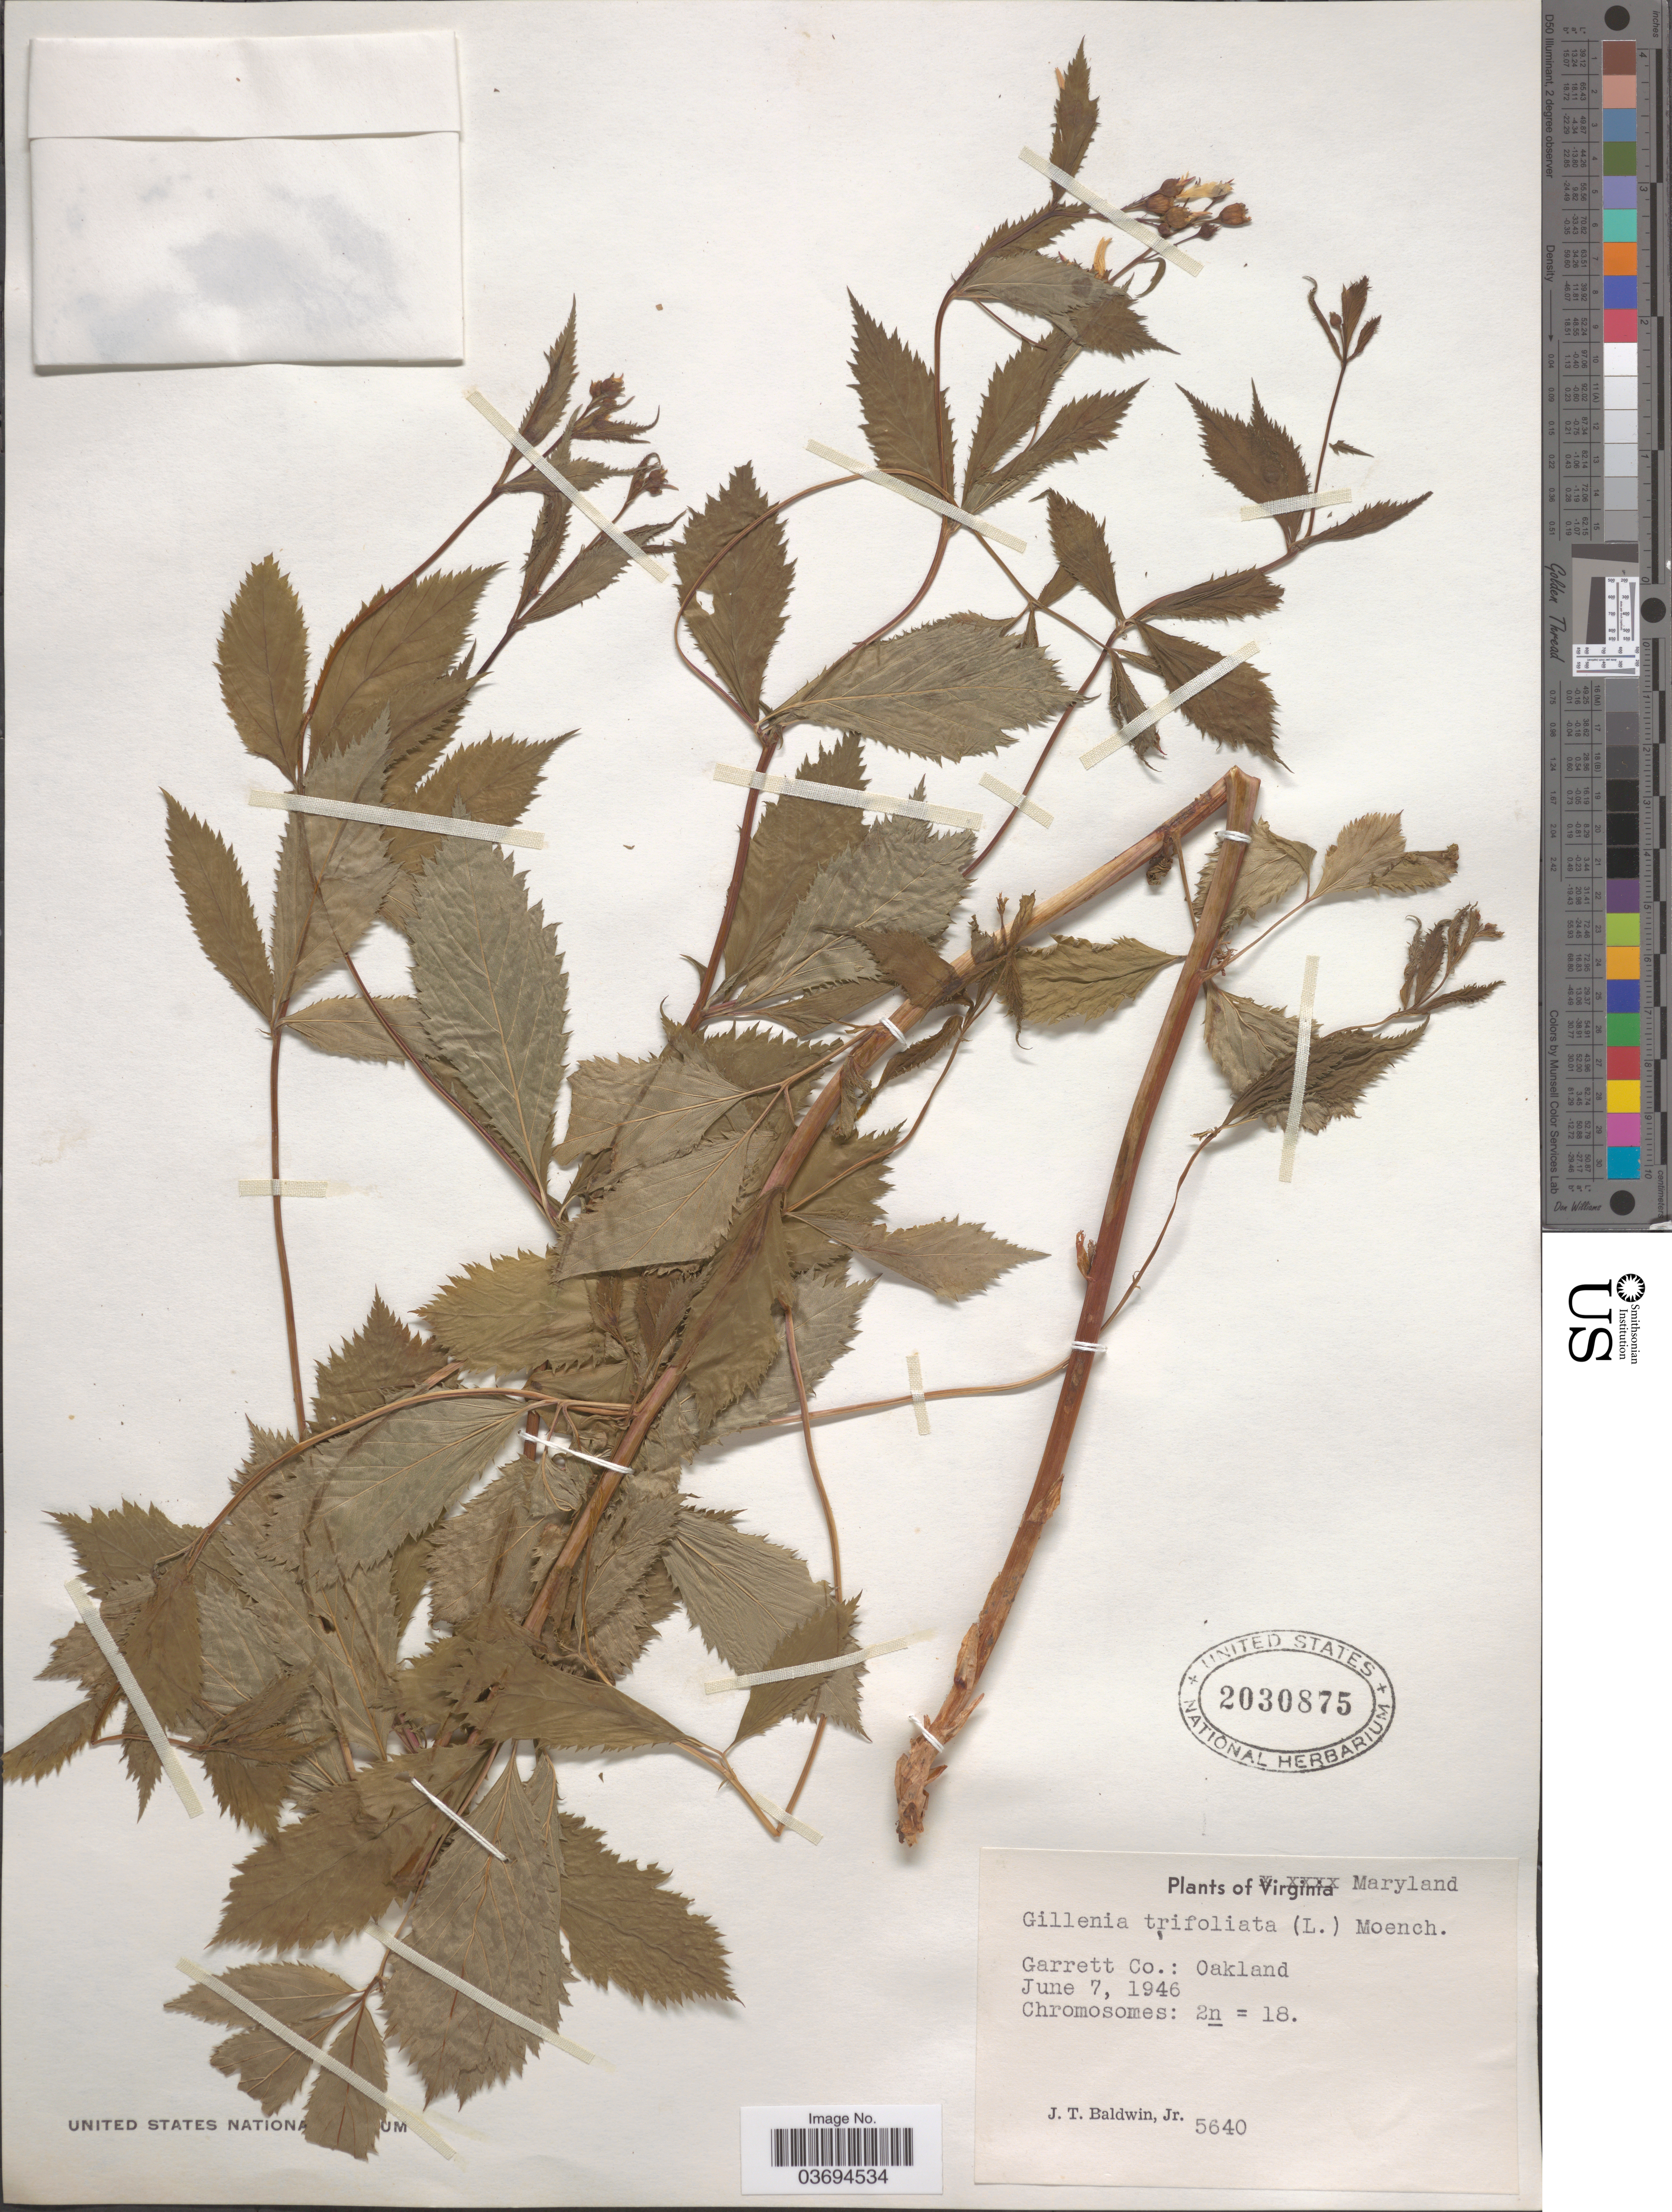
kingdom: Plantae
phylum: Tracheophyta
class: Magnoliopsida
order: Rosales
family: Rosaceae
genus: Gillenia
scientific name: Gillenia trifoliata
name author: (L.) Moench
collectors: J. T. Baldwin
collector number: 5640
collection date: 1946-06-07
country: United States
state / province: Maryland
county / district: Garrett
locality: Garrett Co.: Oakland.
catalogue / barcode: US 2030875